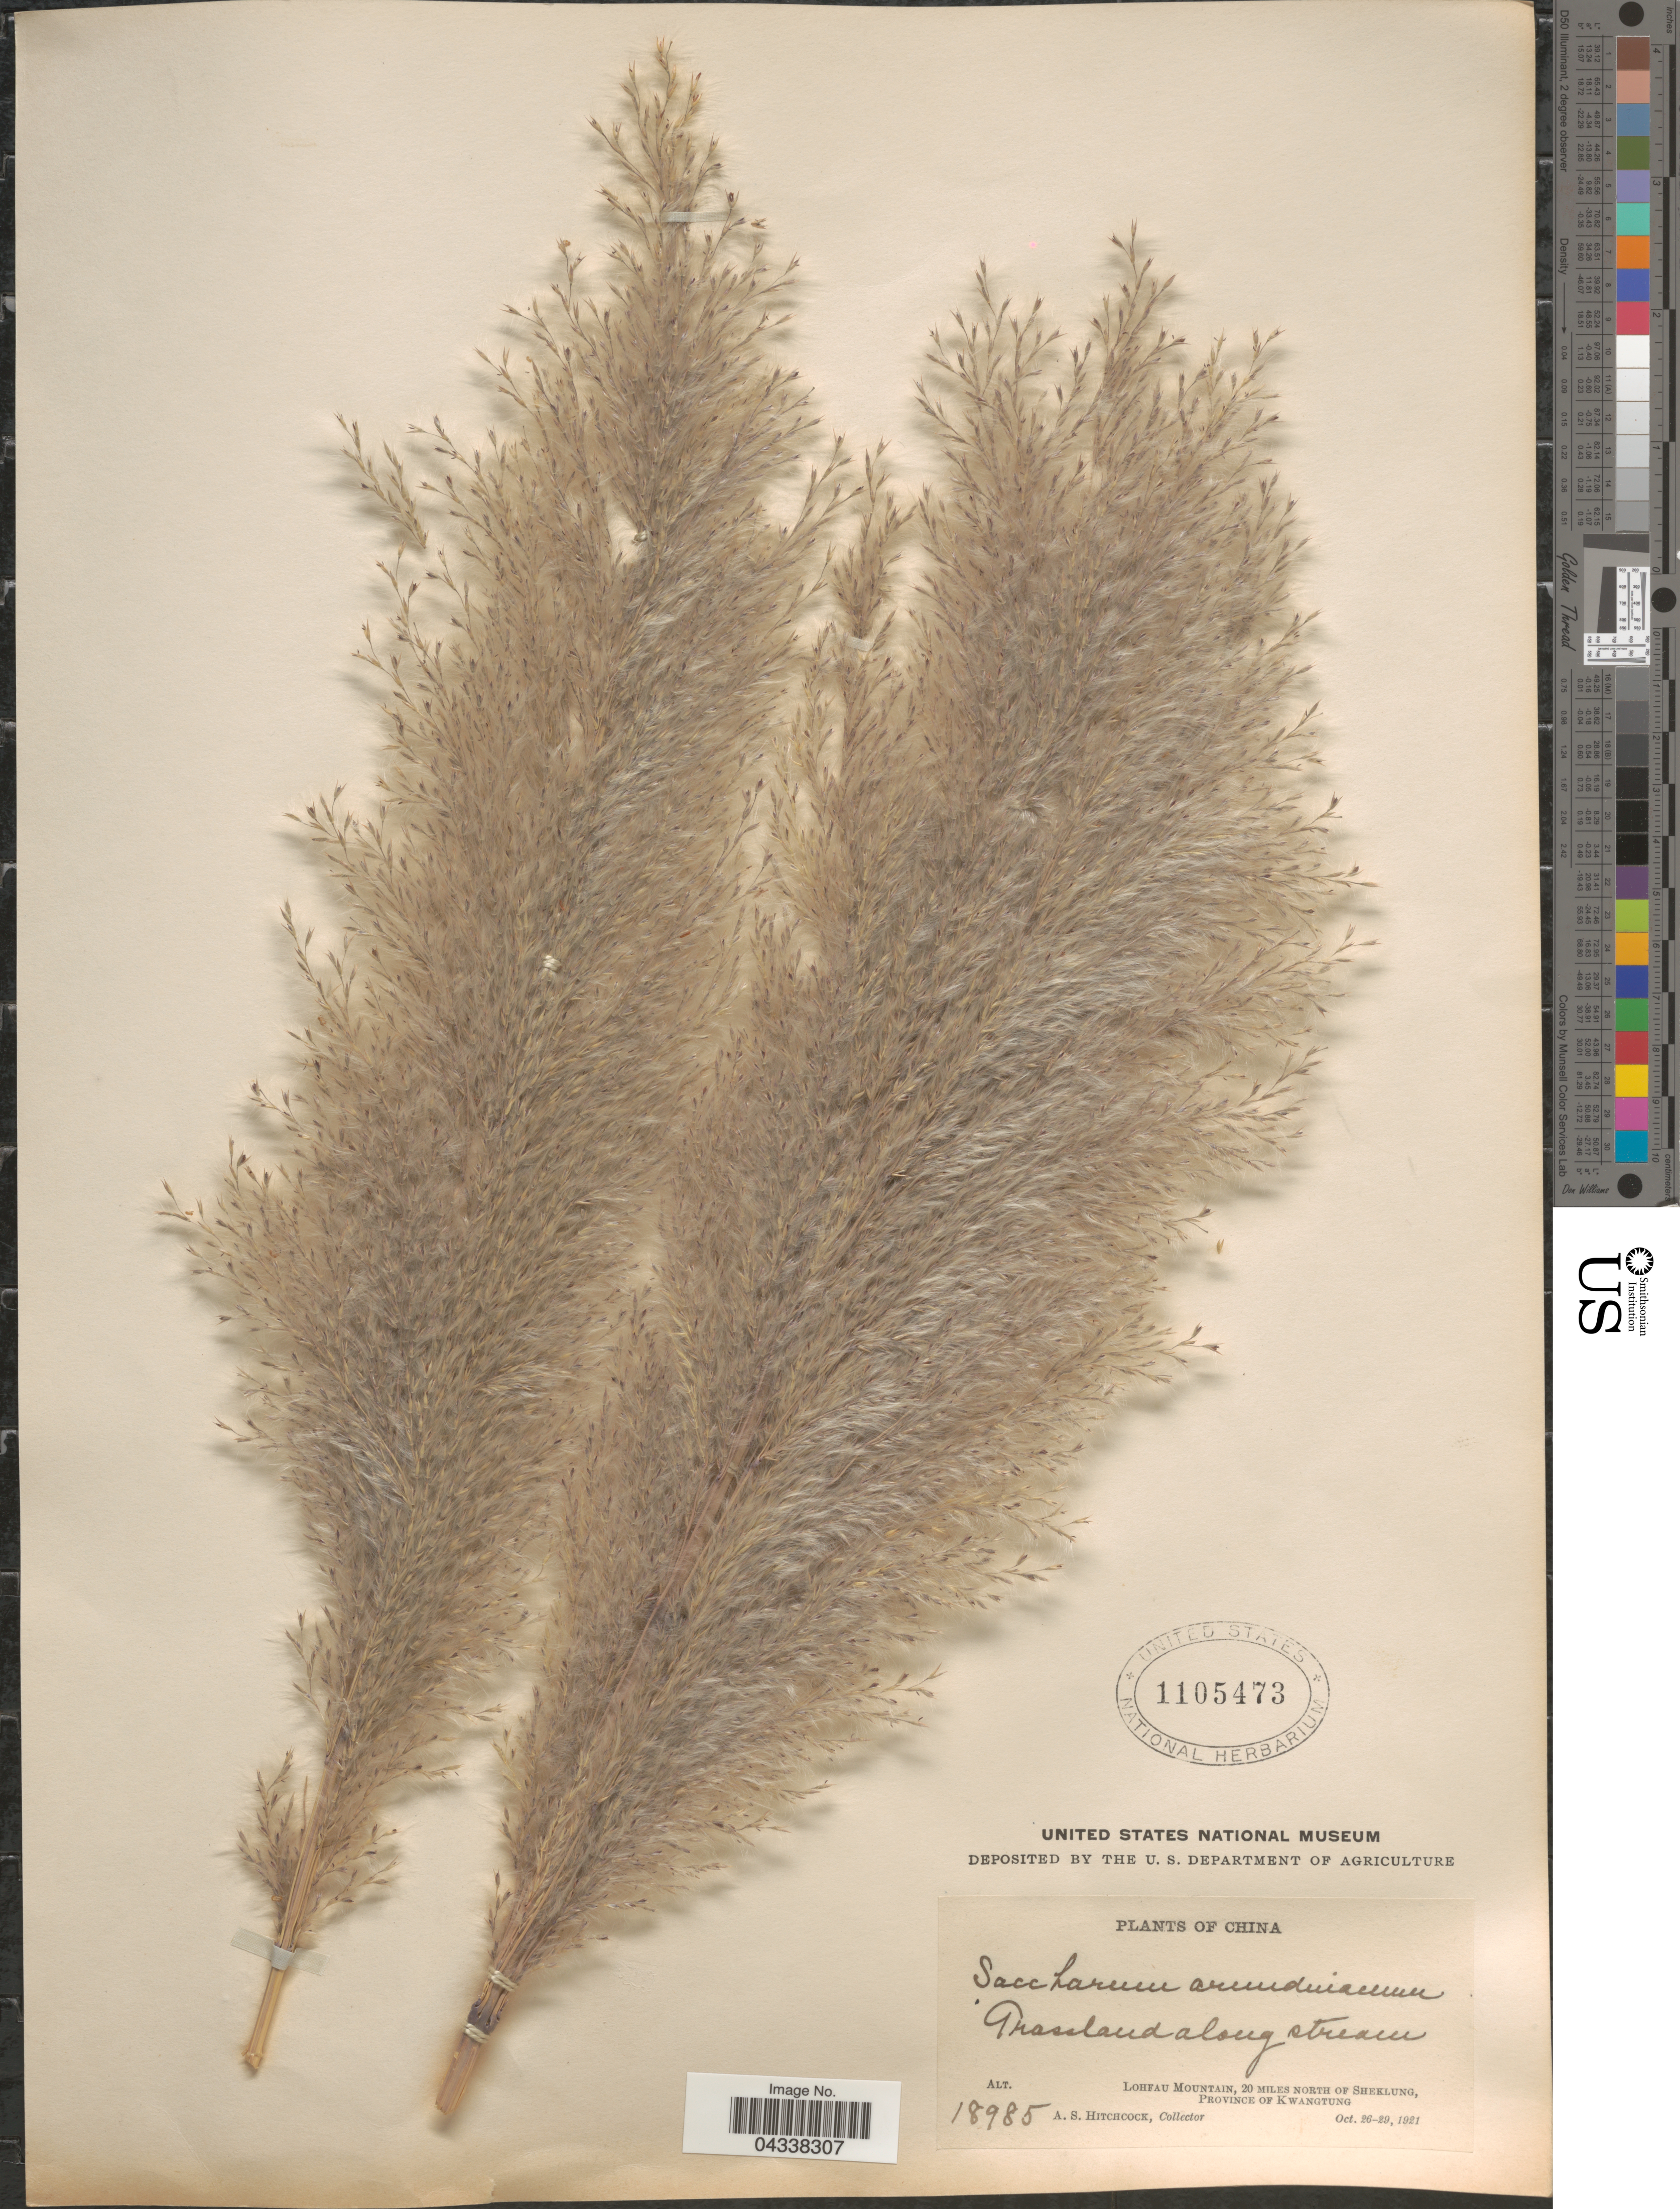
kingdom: Plantae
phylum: Tracheophyta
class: Liliopsida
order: Poales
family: Poaceae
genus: Tripidium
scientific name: Tripidium arundinaceum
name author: (Retz.) Welker et al.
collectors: A. S. Hitchcock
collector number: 18985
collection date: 1921-10-26/1921-10-29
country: China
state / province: Guangdong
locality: Lohfau Mountain, 20 miles north of Sheklung, Province of Kwangtung.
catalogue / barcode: US 1105473